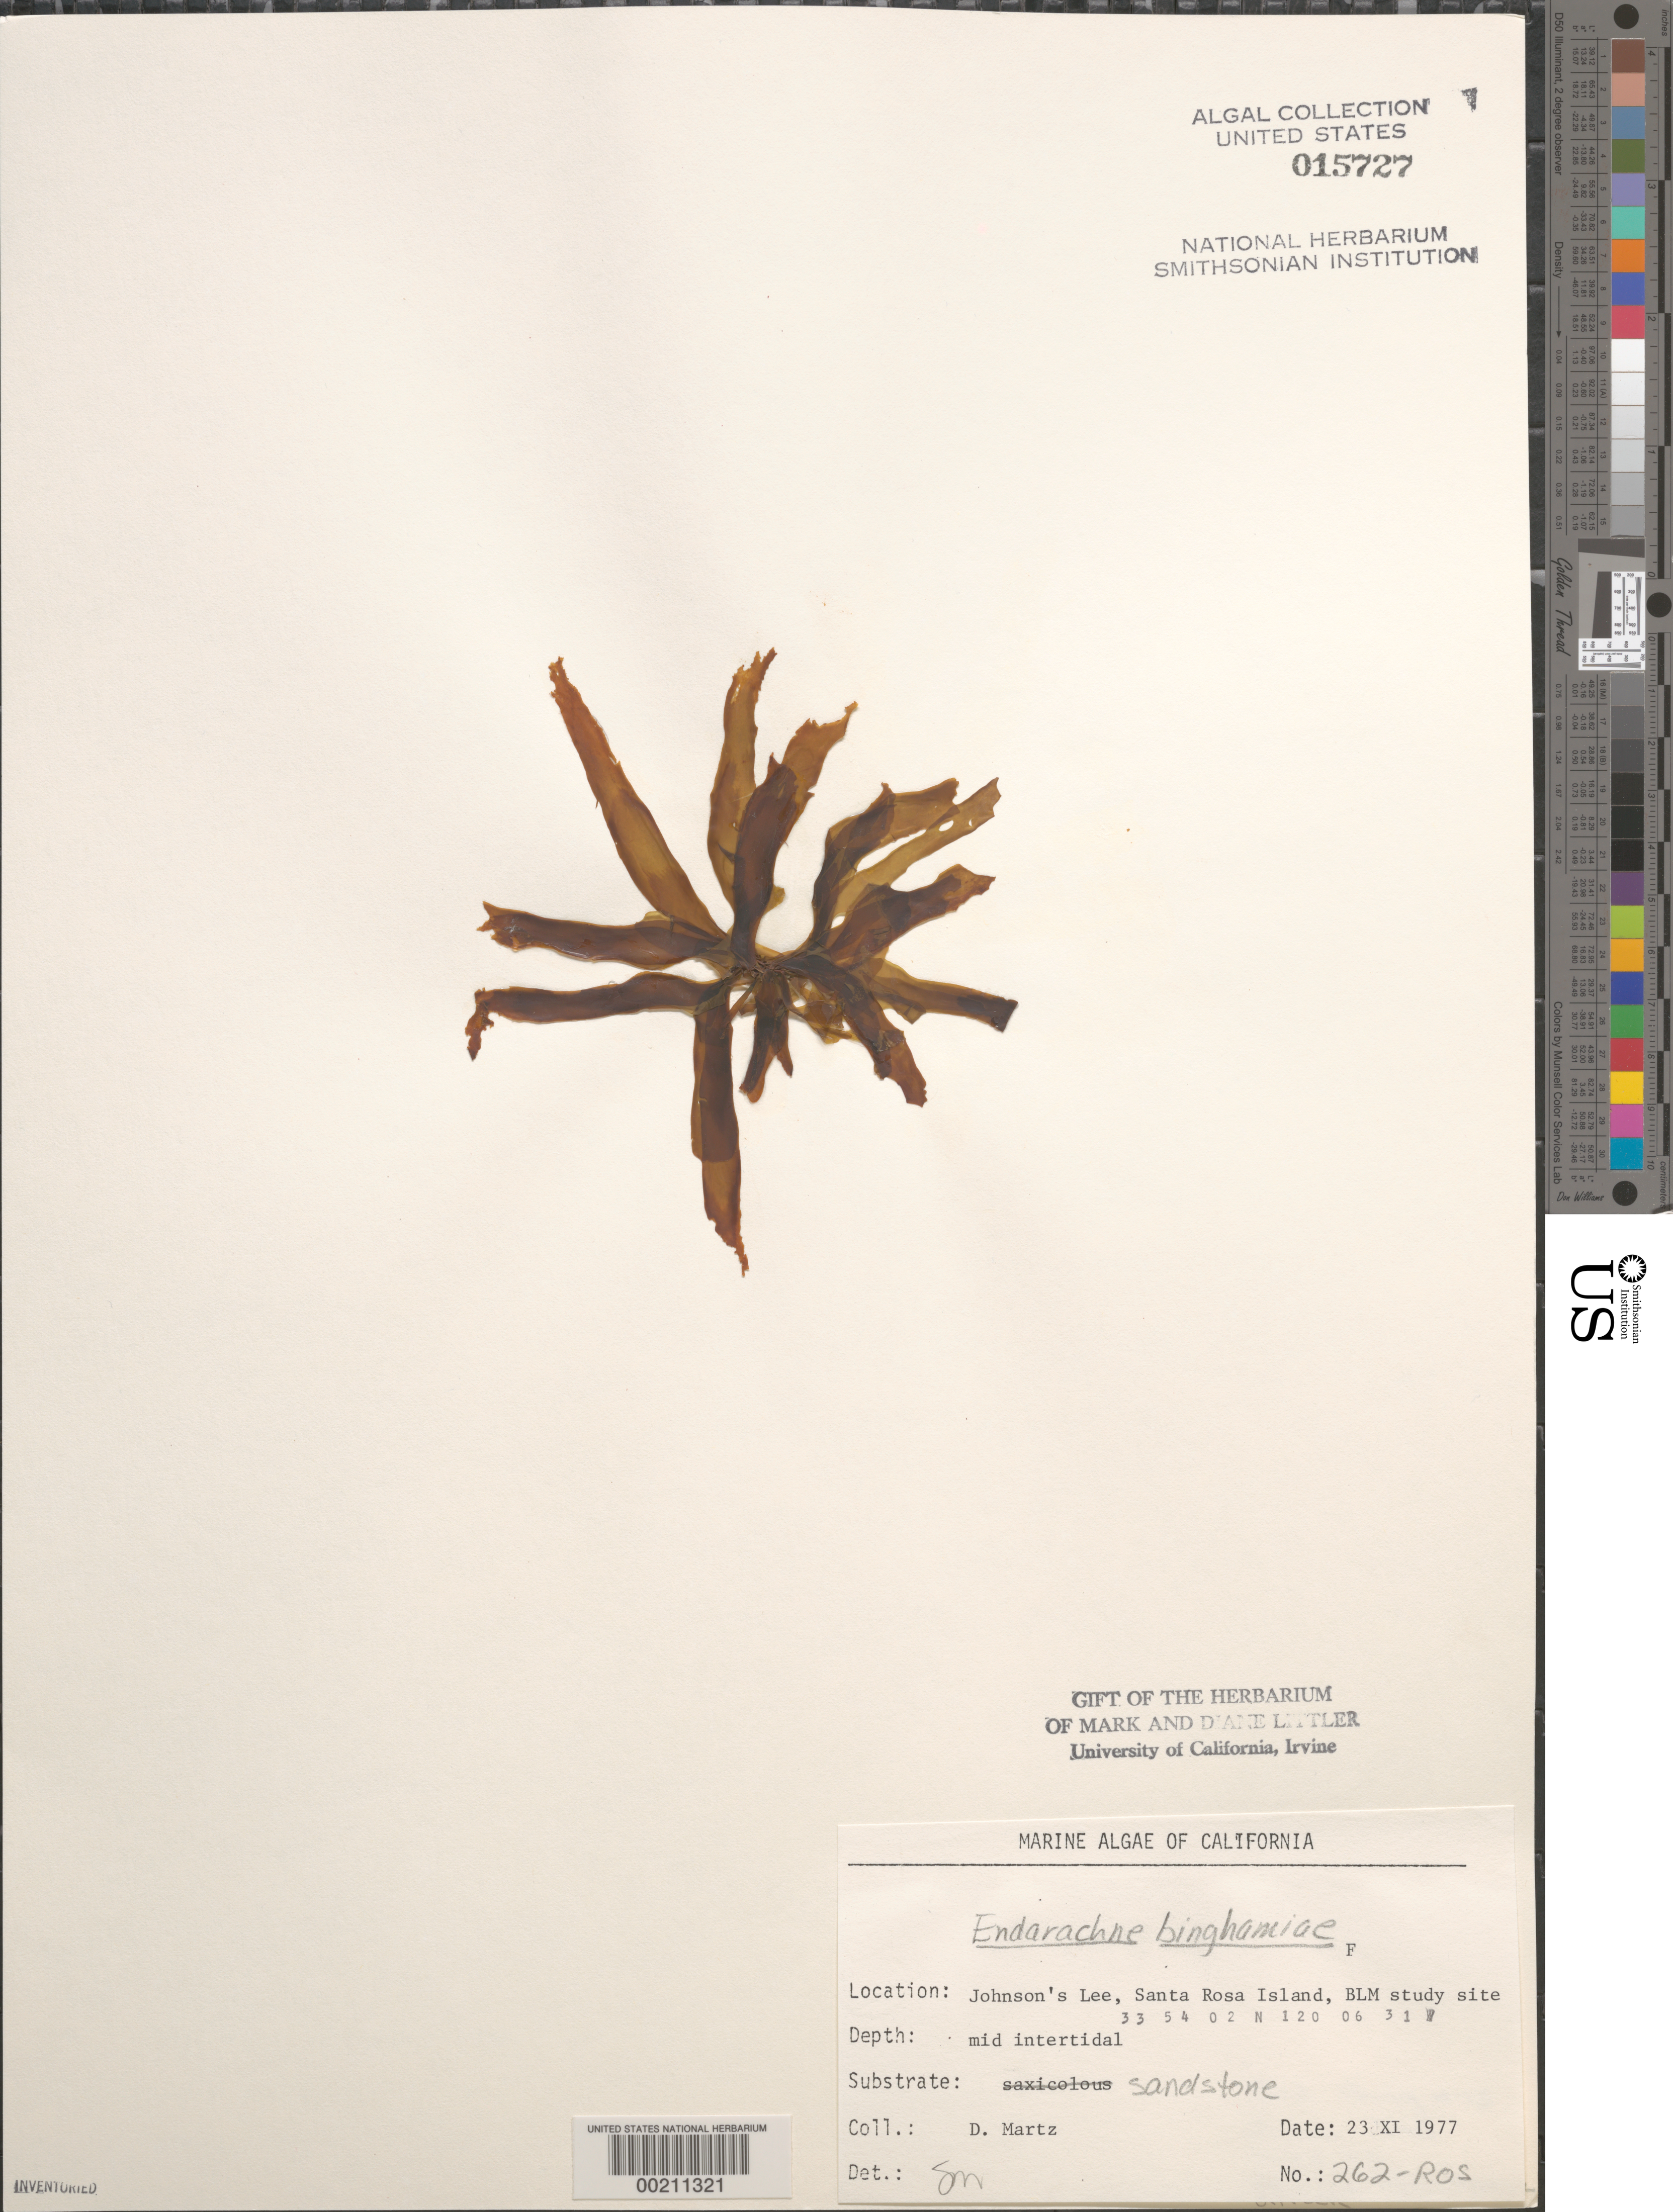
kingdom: Chromista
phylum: Ochrophyta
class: Phaeophyceae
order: Scytosiphonales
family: Scytosiphonaceae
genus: Petalonia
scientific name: Petalonia binghamiae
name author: (J. Agardh) K.L.Vinogr.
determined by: Algae name updating Project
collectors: D. Martz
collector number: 262-ros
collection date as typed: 23 Nov 1977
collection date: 1977-11-23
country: United States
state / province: California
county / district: Santa Barbara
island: Santa Rosa Island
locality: Johnson's Lee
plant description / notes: BLM-SOCALBIGHT Rocky Intertidal Survey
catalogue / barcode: US 15727